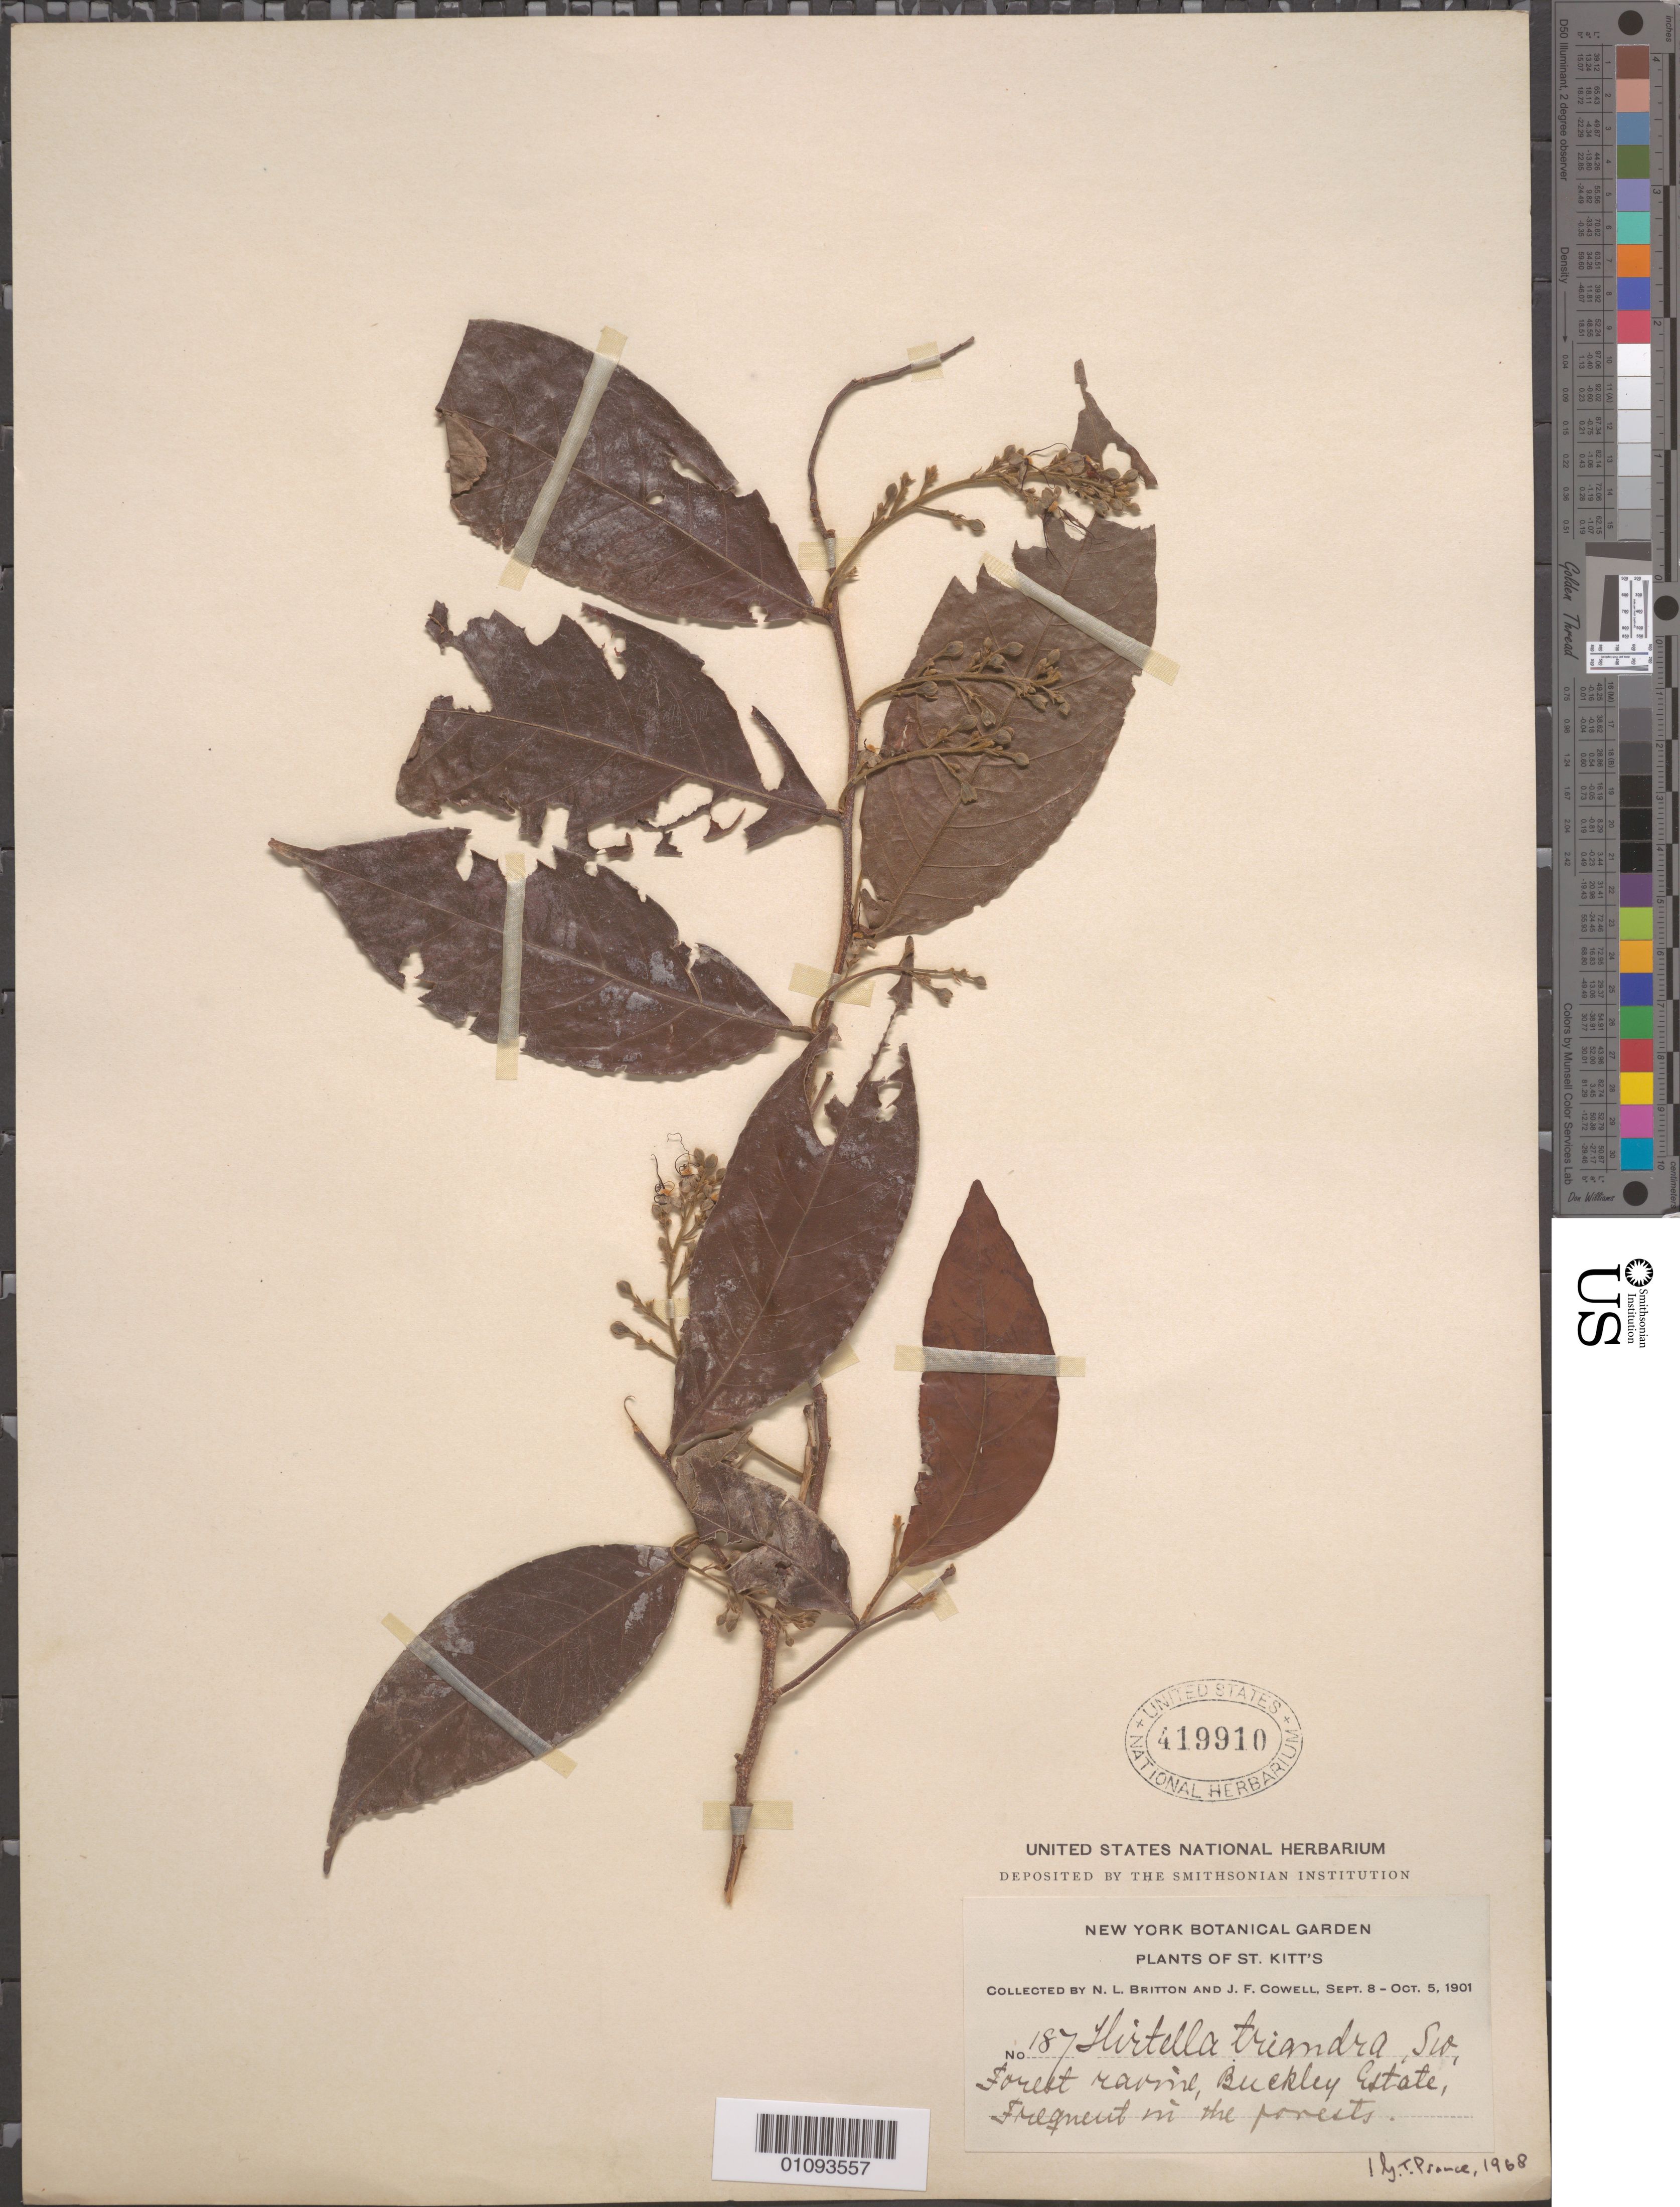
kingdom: Plantae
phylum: Tracheophyta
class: Magnoliopsida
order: Malpighiales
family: Chrysobalanaceae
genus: Hirtella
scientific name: Hirtella triandra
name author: Sw.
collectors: N. Britton & J. F. Cowell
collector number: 187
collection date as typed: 08 Sep 1901 to 05 Oct 1901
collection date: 1901-09-08/1901-10-05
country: St. Christopher-Nevis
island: St. Christopher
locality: Forets Ravine, buckley Estate.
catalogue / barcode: US 419910